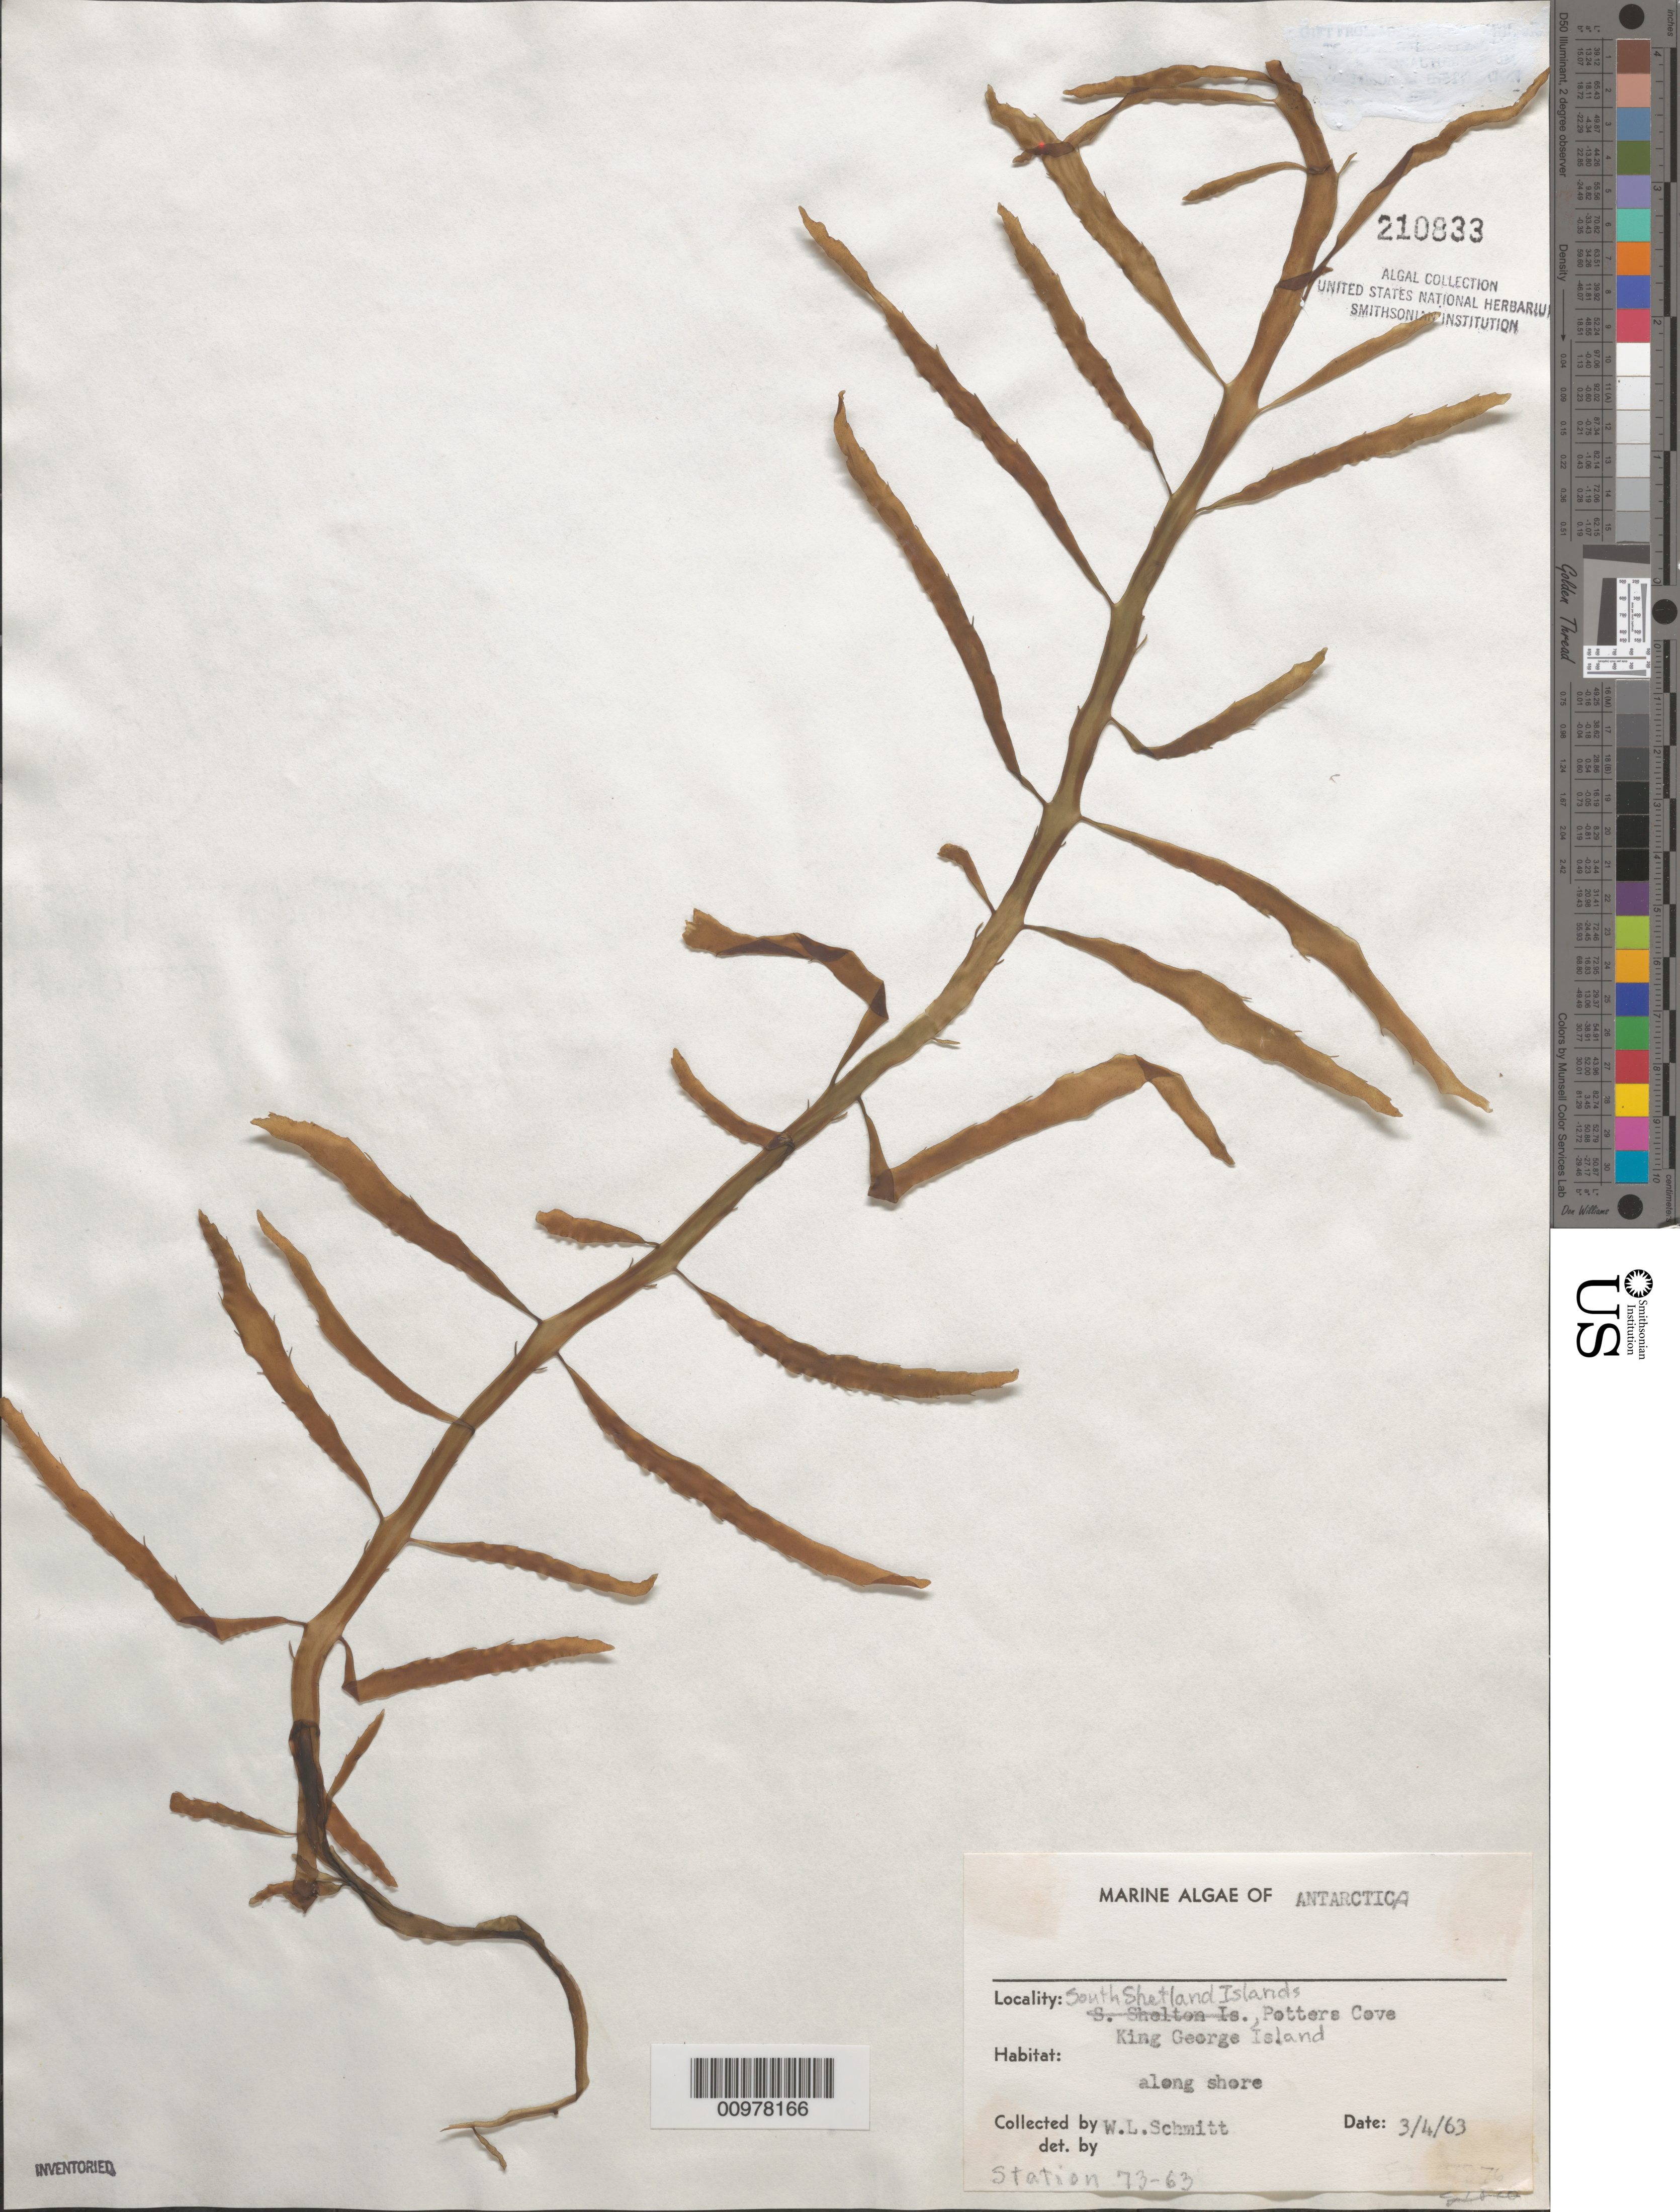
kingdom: Chromista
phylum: Ochrophyta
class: Phaeophyceae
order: Desmarestiales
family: Desmarestiaceae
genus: Desmarestia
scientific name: Desmarestia sp.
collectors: W. L. Schmitt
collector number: Station 73-63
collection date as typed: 04 Mar 1963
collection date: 1963-03-04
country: Antarctica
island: King George Island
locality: Potters Cove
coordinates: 62 13.9'S, 58 40'W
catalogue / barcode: US 210833